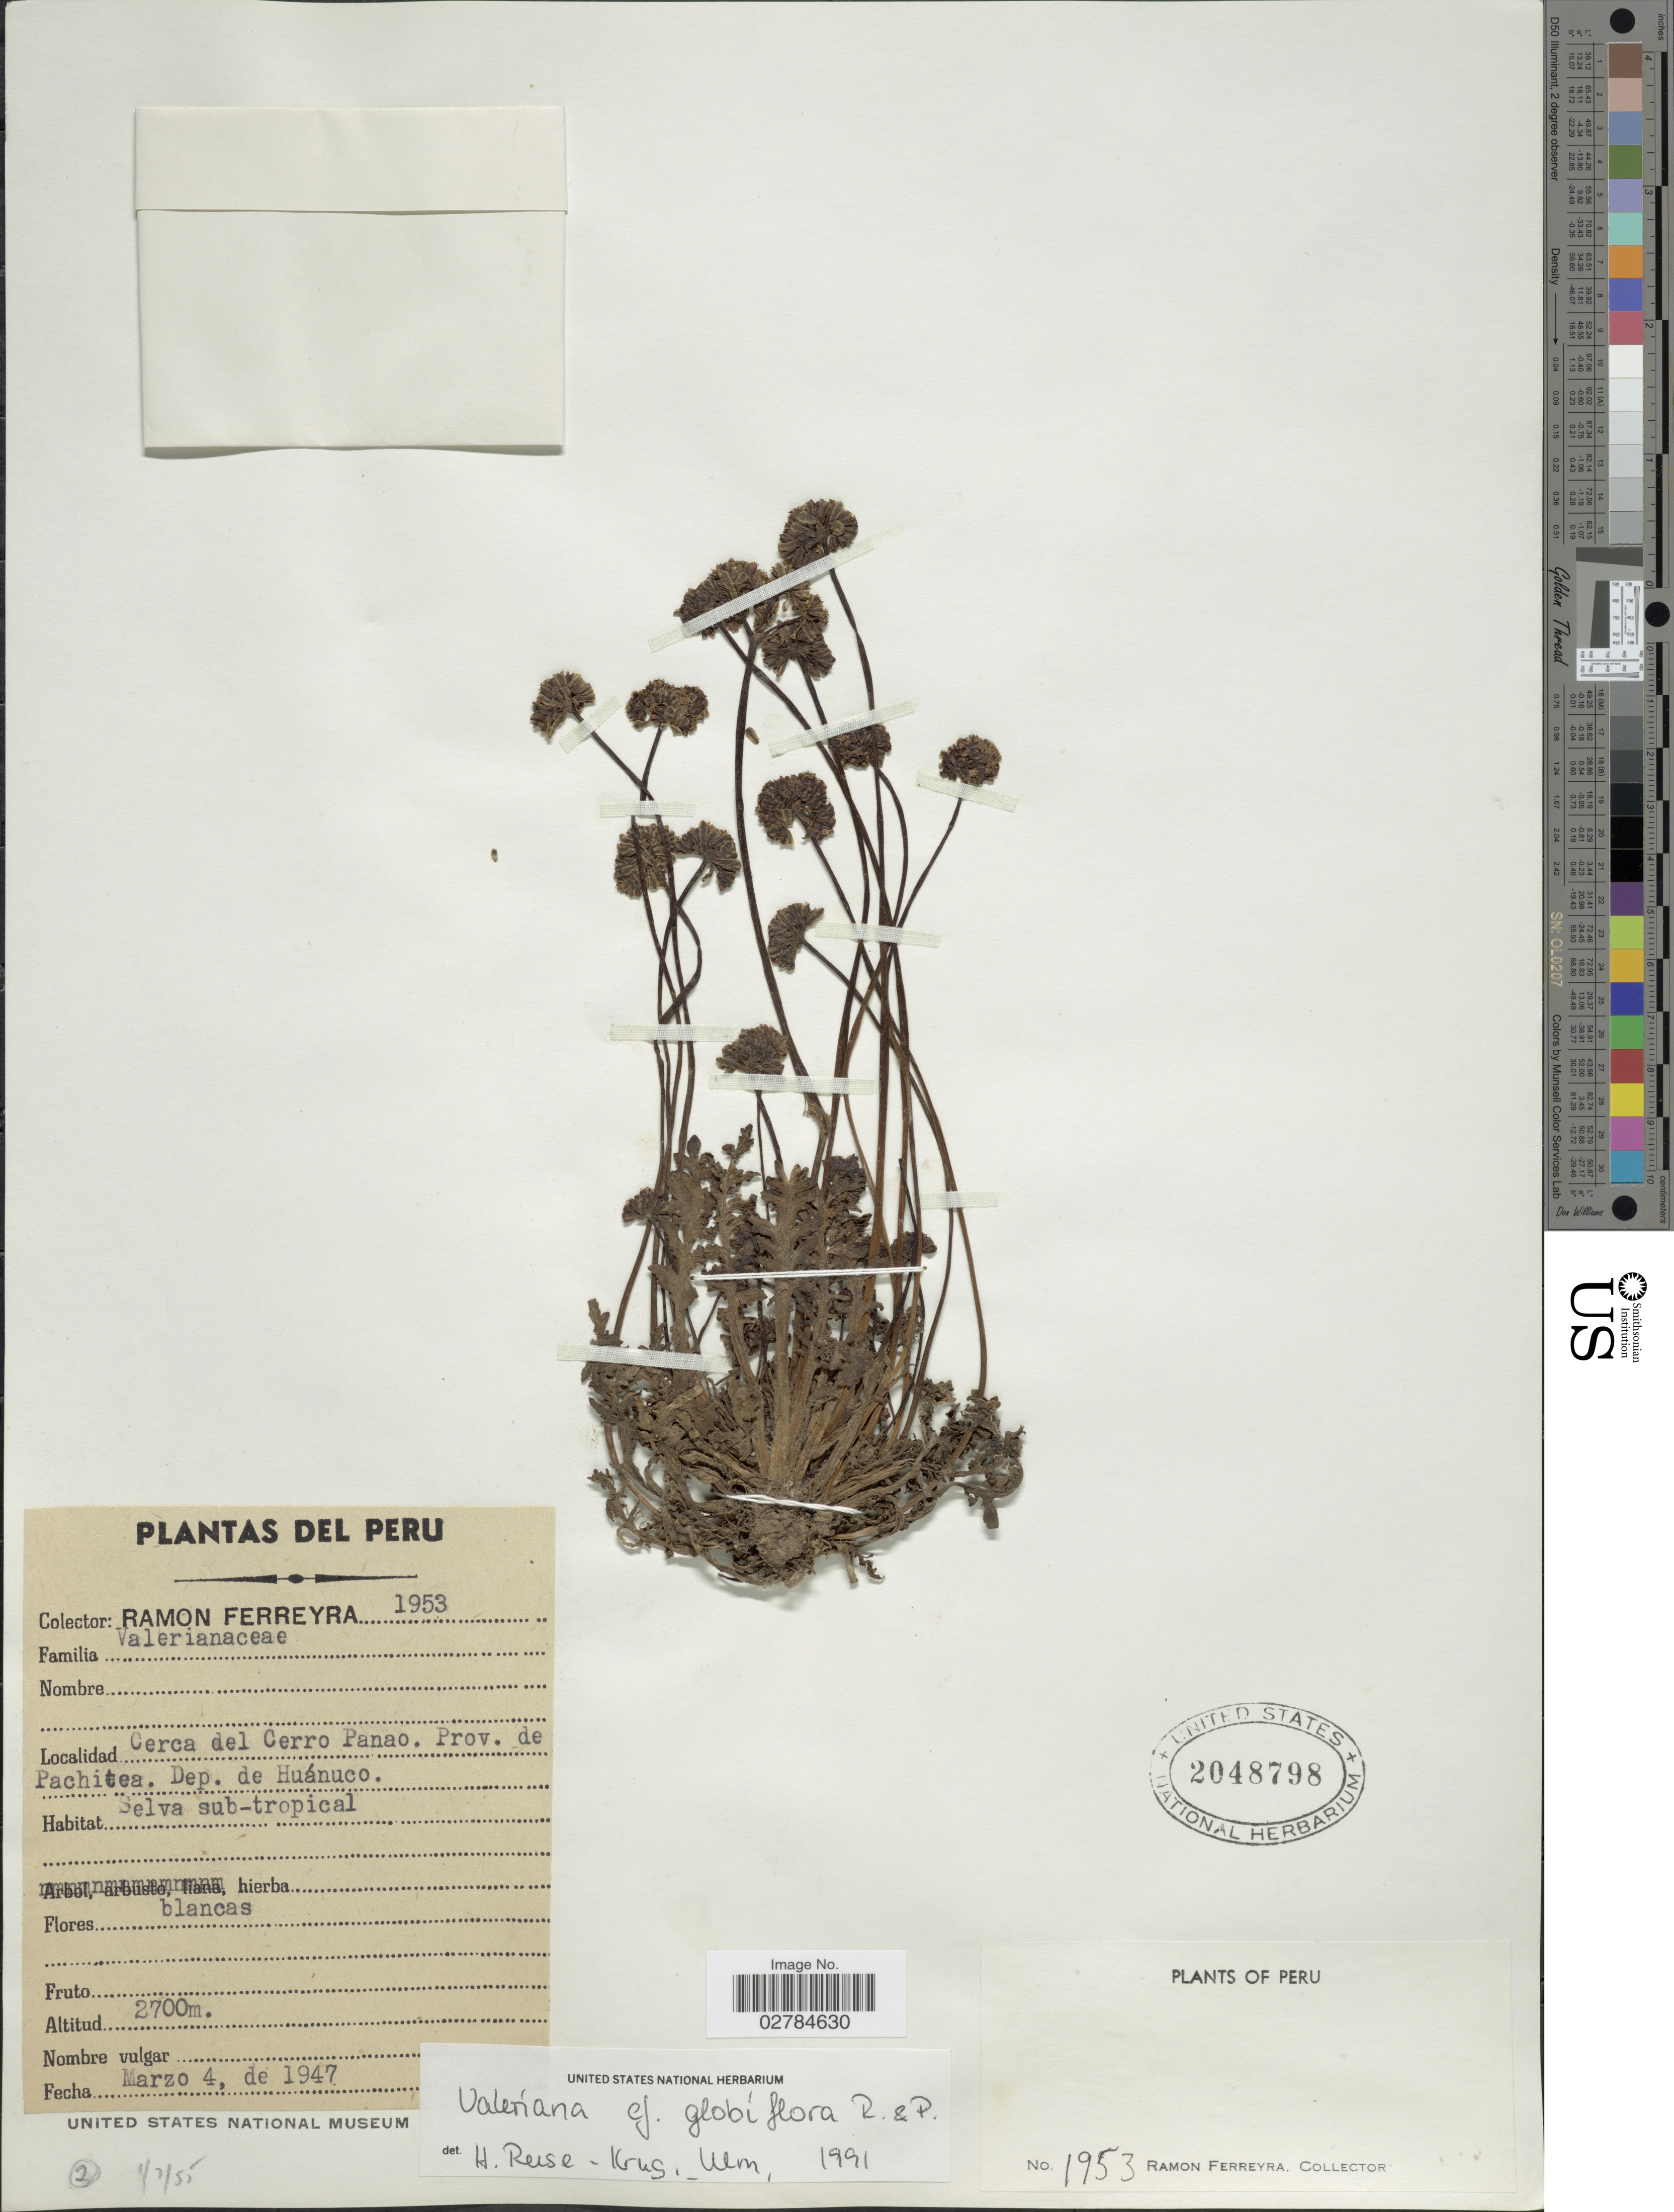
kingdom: Plantae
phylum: Tracheophyta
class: Magnoliopsida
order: Dipsacales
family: Caprifoliaceae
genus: Valeriana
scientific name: Valeriana globiflora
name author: Ruiz & Pav.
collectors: R. A. Ferreyra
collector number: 1953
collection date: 1947-03-04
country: Peru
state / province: Huánuco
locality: Cerca del Cerro Panao. Prov. de Pachitea. Dep. de Huánuco.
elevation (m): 2700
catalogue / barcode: US 2048798